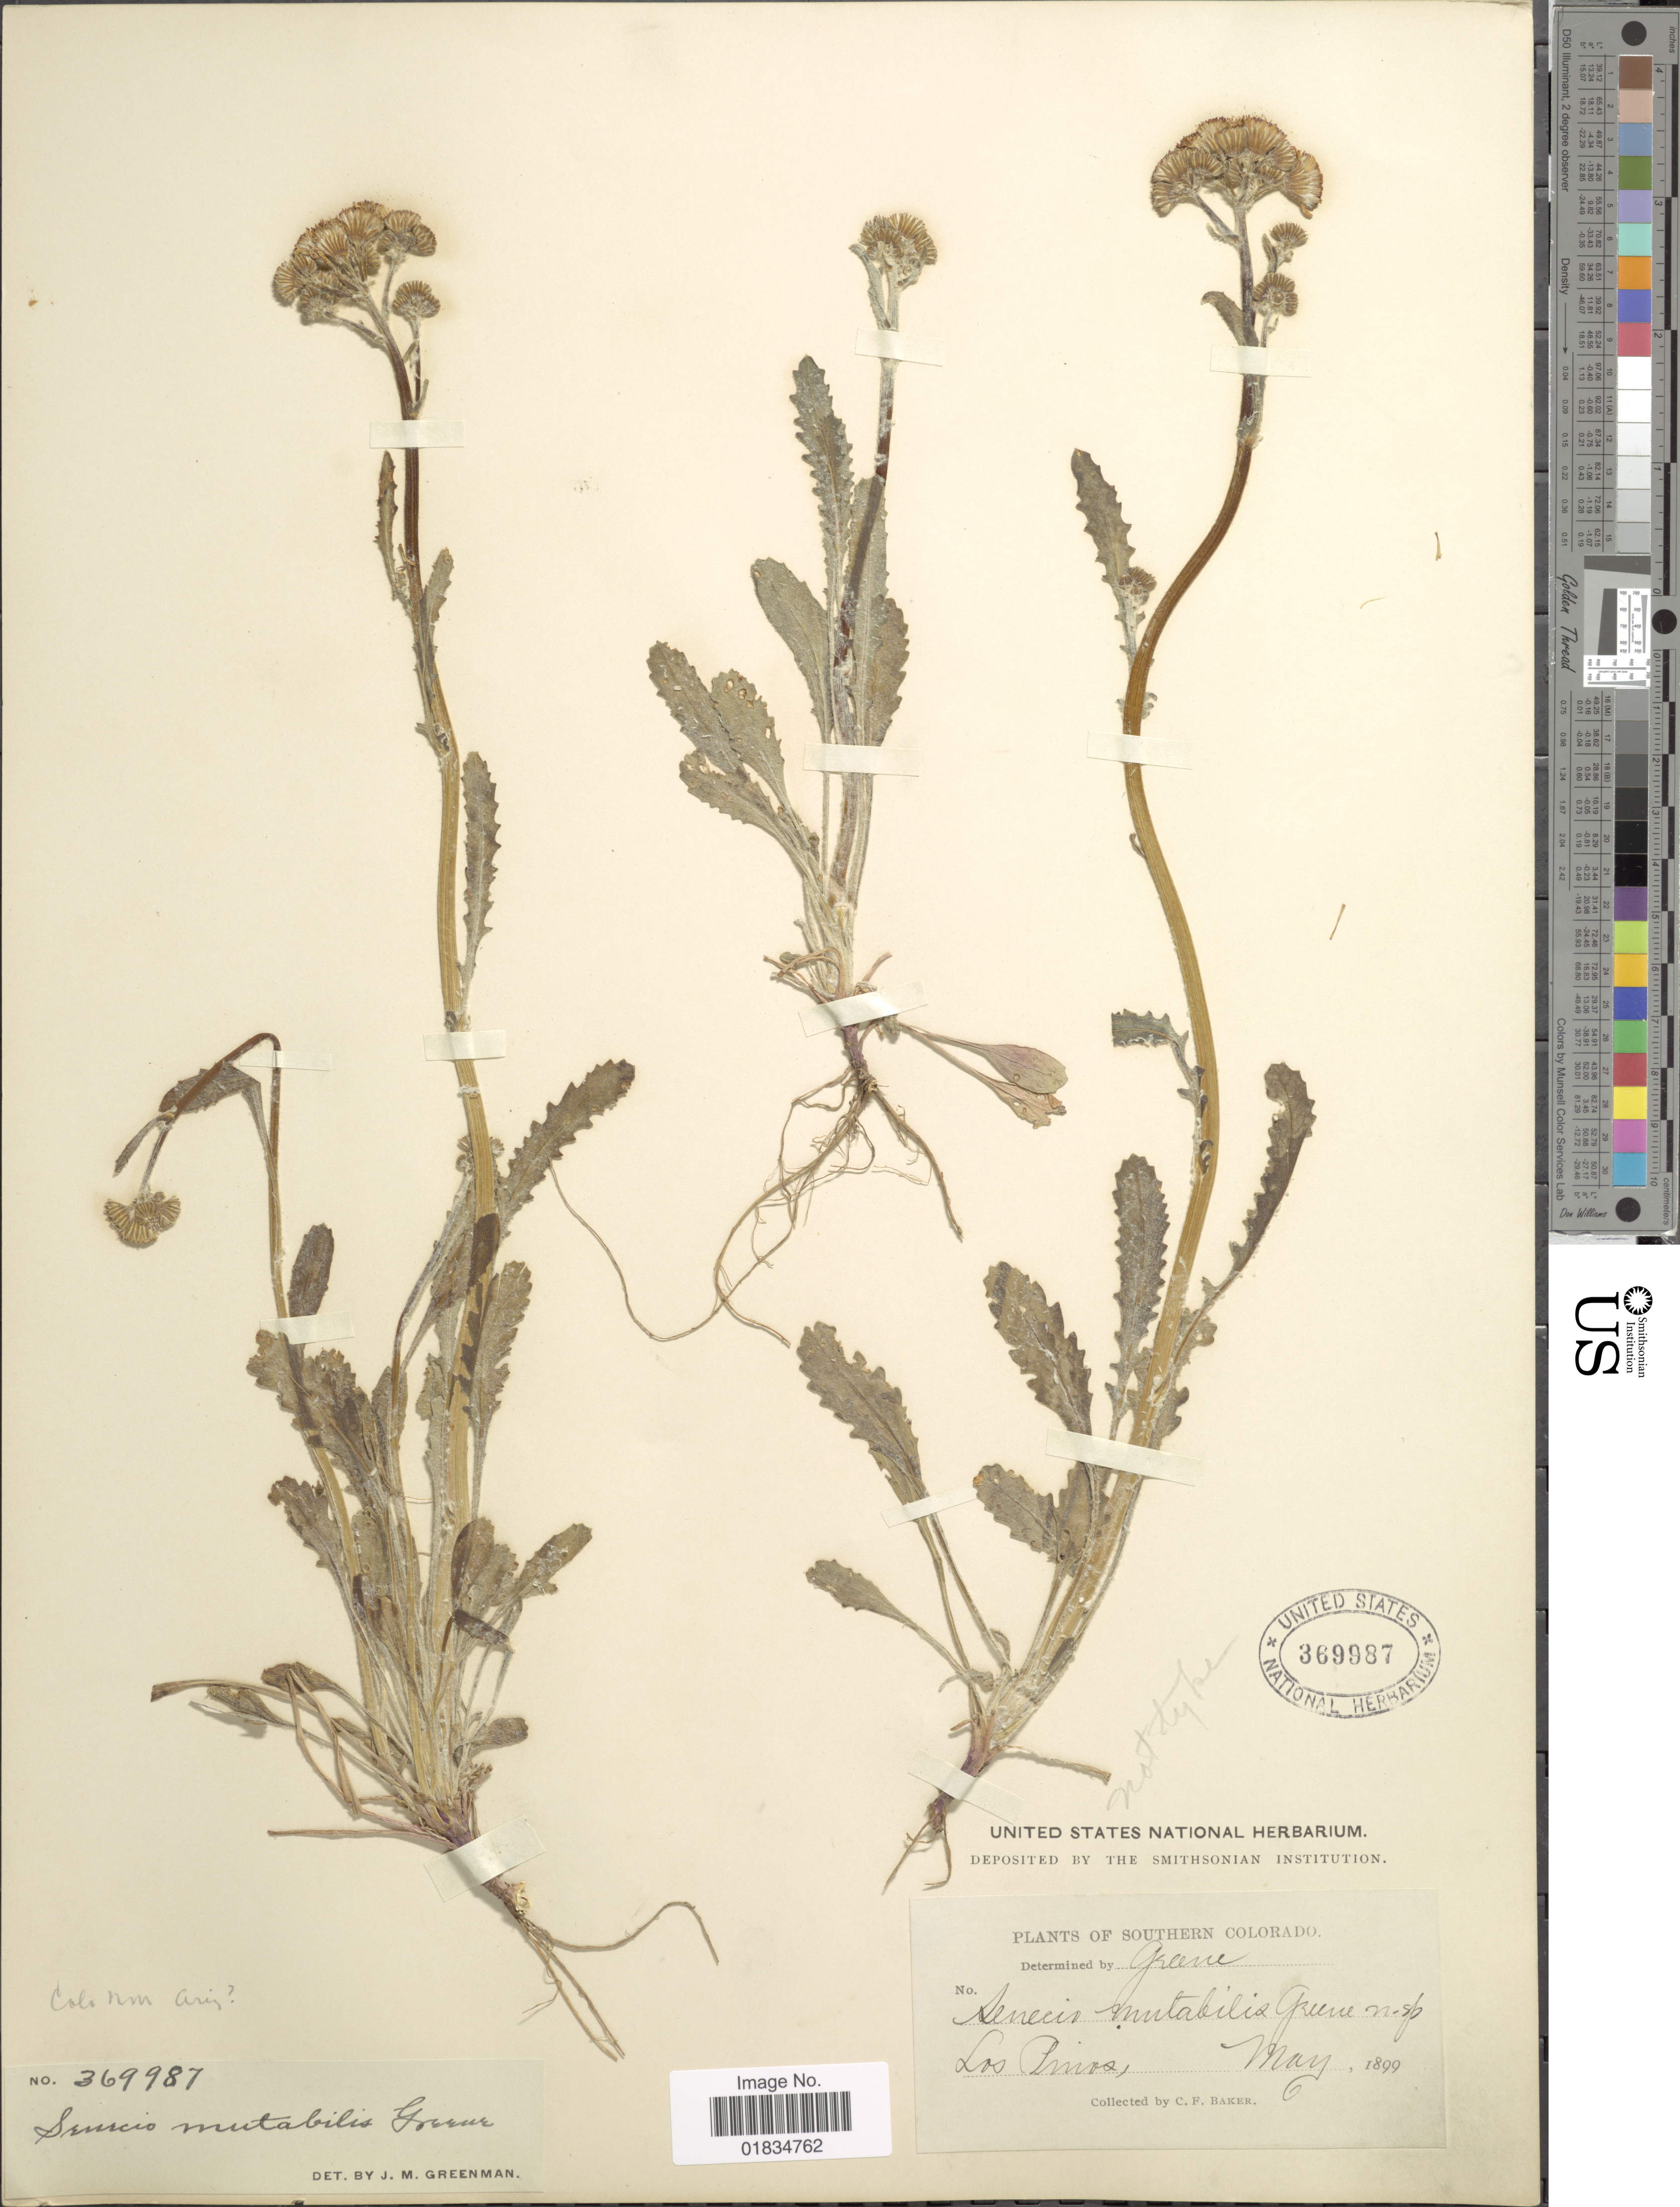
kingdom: Plantae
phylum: Tracheophyta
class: Magnoliopsida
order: Asterales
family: Asteraceae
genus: Senecio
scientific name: Senecio neomexicanus var. mutabilis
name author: (Greene) T.M. Barkley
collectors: C. F. Baker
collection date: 1899-05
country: United States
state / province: Colorado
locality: Southern Colorado. Los Pinos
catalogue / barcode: US 369987